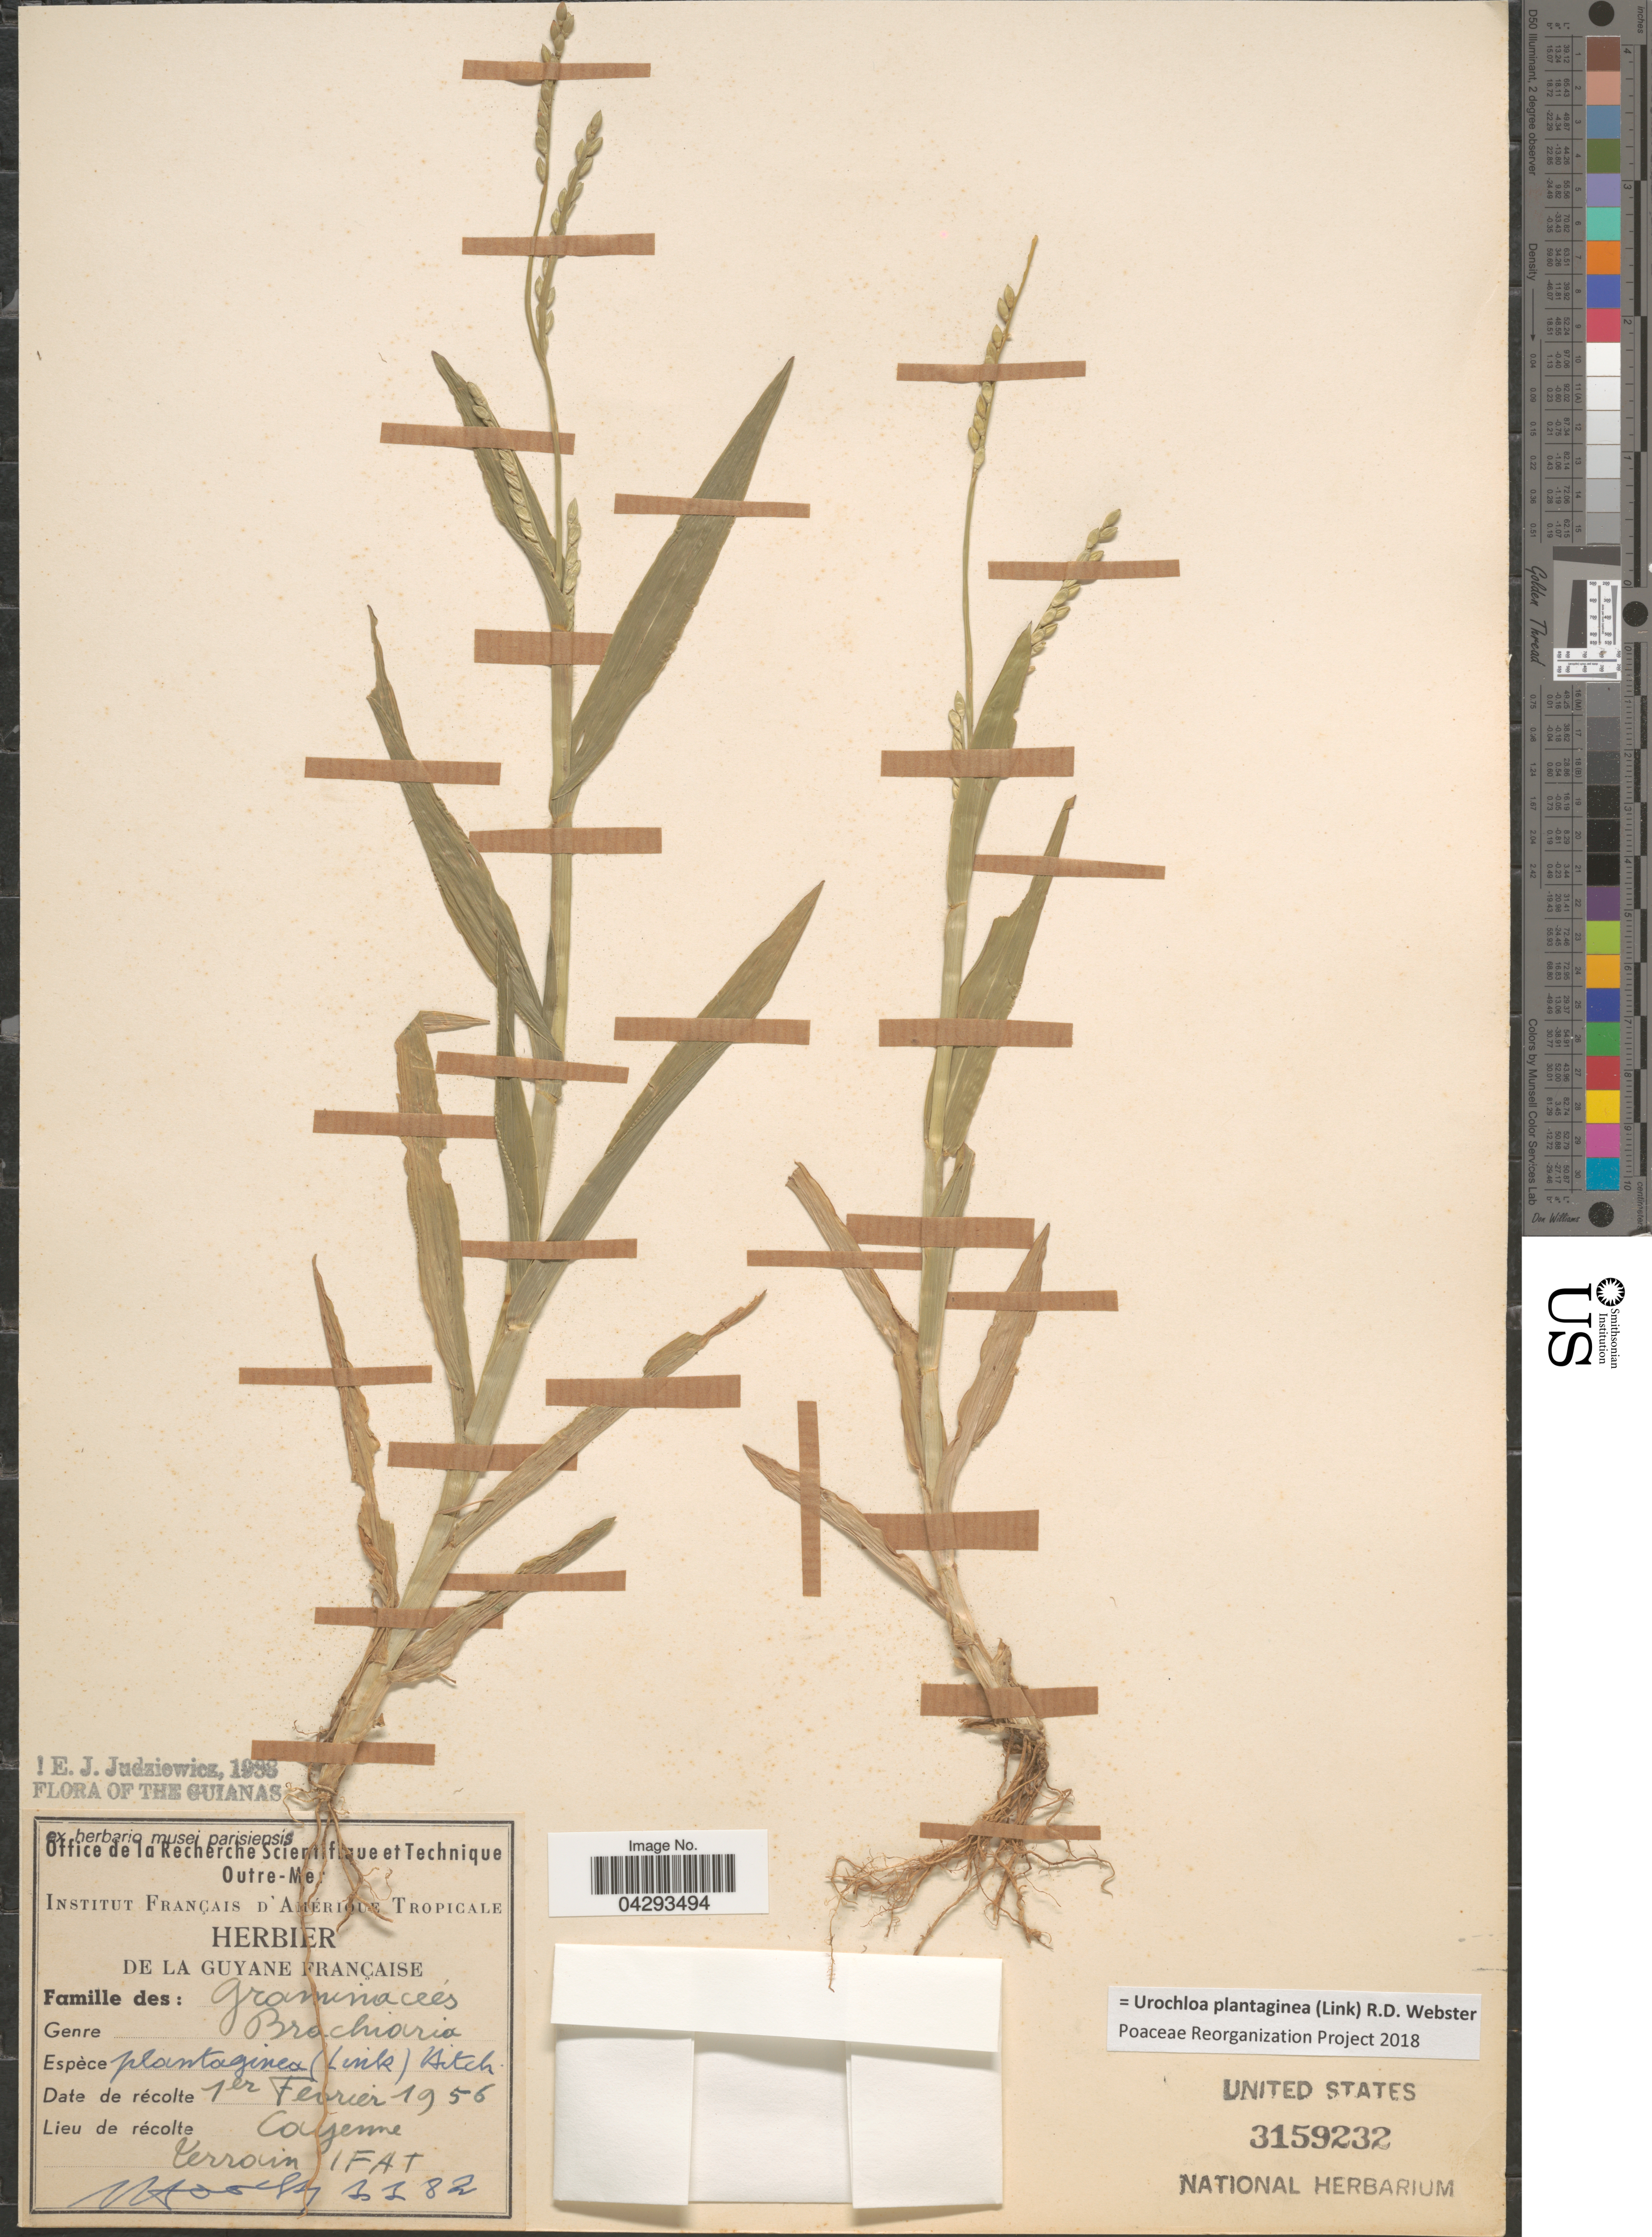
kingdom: Plantae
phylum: Tracheophyta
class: Liliopsida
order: Poales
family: Poaceae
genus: Urochloa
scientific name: Urochloa plantaginea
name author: (Link) R.D. Webster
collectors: J. Hoock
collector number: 1182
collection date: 1956-02-01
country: French Guiana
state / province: Cayenne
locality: Cajenne. Terrain IFAT.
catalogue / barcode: US 3159232